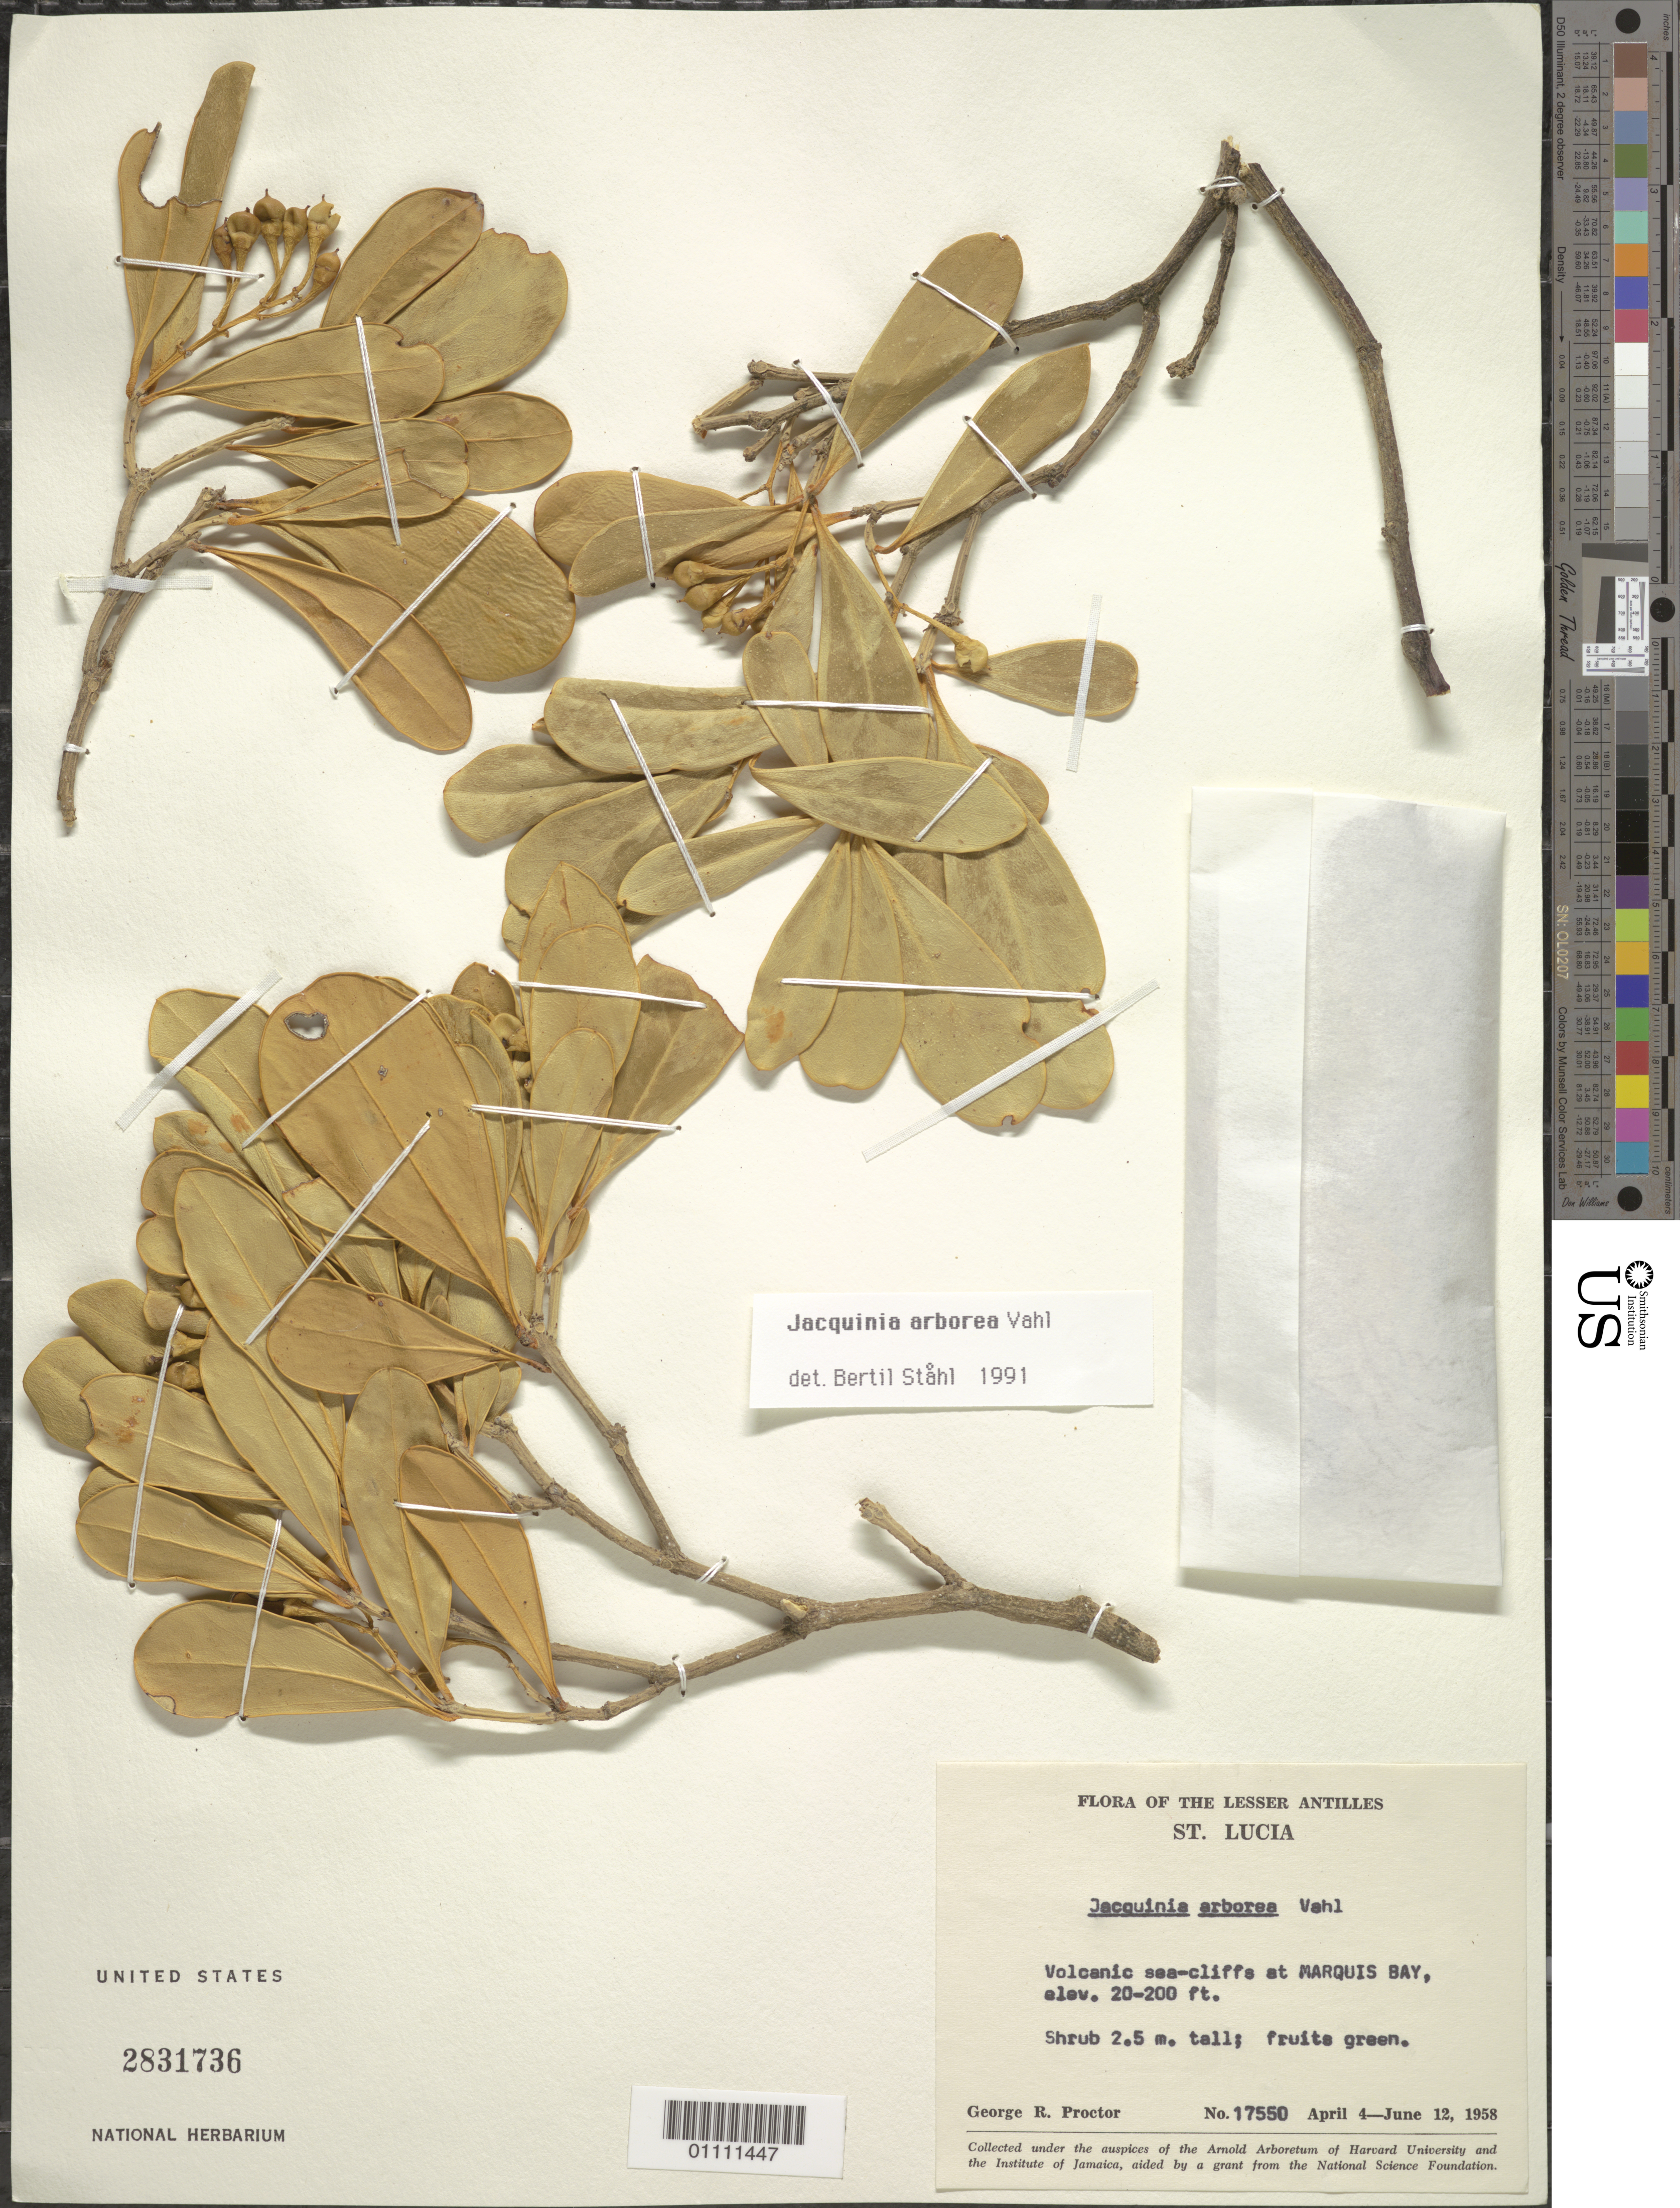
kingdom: Plantae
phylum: Tracheophyta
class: Magnoliopsida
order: Ericales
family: Primulaceae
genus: Jacquinia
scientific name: Jacquinia arborea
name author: Vahl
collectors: G. R. Proctor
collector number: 17550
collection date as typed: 04 Apr 1958 to 12 Jun 1958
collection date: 1958-04-04/1958-06-12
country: St. Lucia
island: St. Lucia I.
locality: Volcanic sea cliffs at Marquis Bay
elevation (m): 6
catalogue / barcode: US 2831736